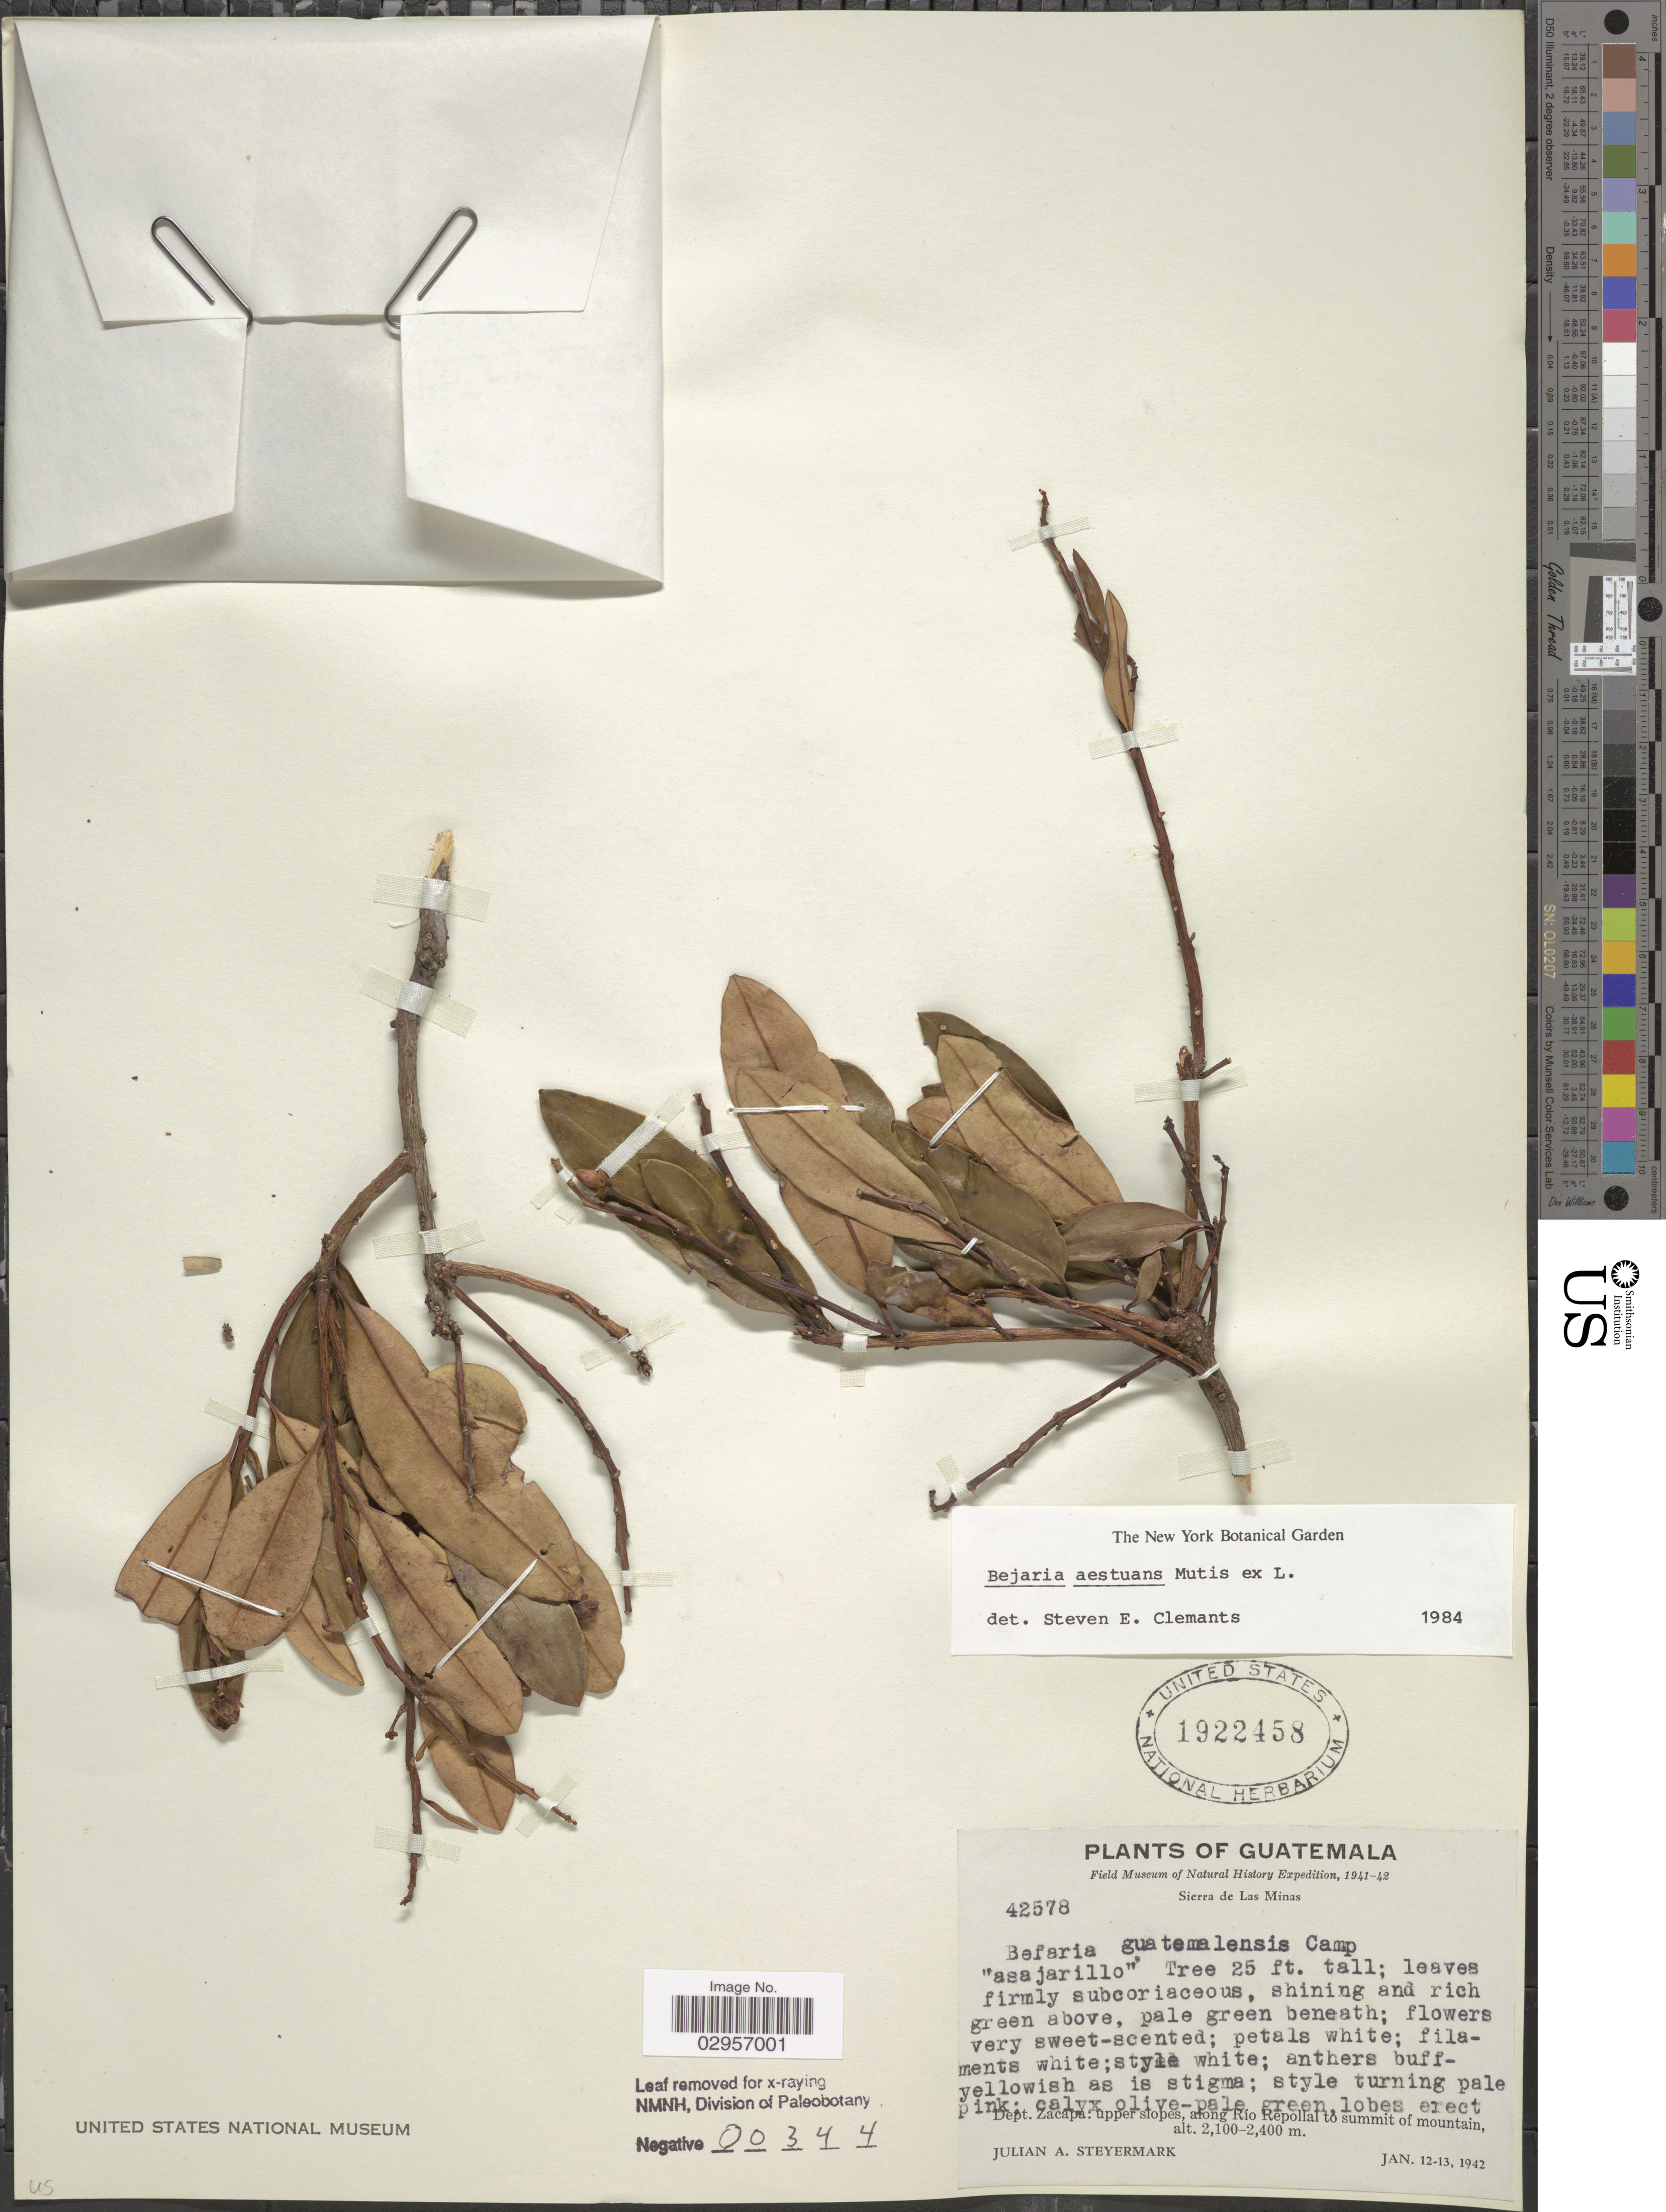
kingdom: Plantae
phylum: Tracheophyta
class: Magnoliopsida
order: Ericales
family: Ericaceae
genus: Befaria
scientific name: Befaria aestuans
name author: Mutis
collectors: J. Steyermark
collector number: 42578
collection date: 1942-01-12/1942-01-13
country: Guatemala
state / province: Zacapa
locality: Sierra de Las Minas, Dept. Zacapa: upper slopes, among Río Repollal to summit of mountain.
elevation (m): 2100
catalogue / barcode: US 1922458